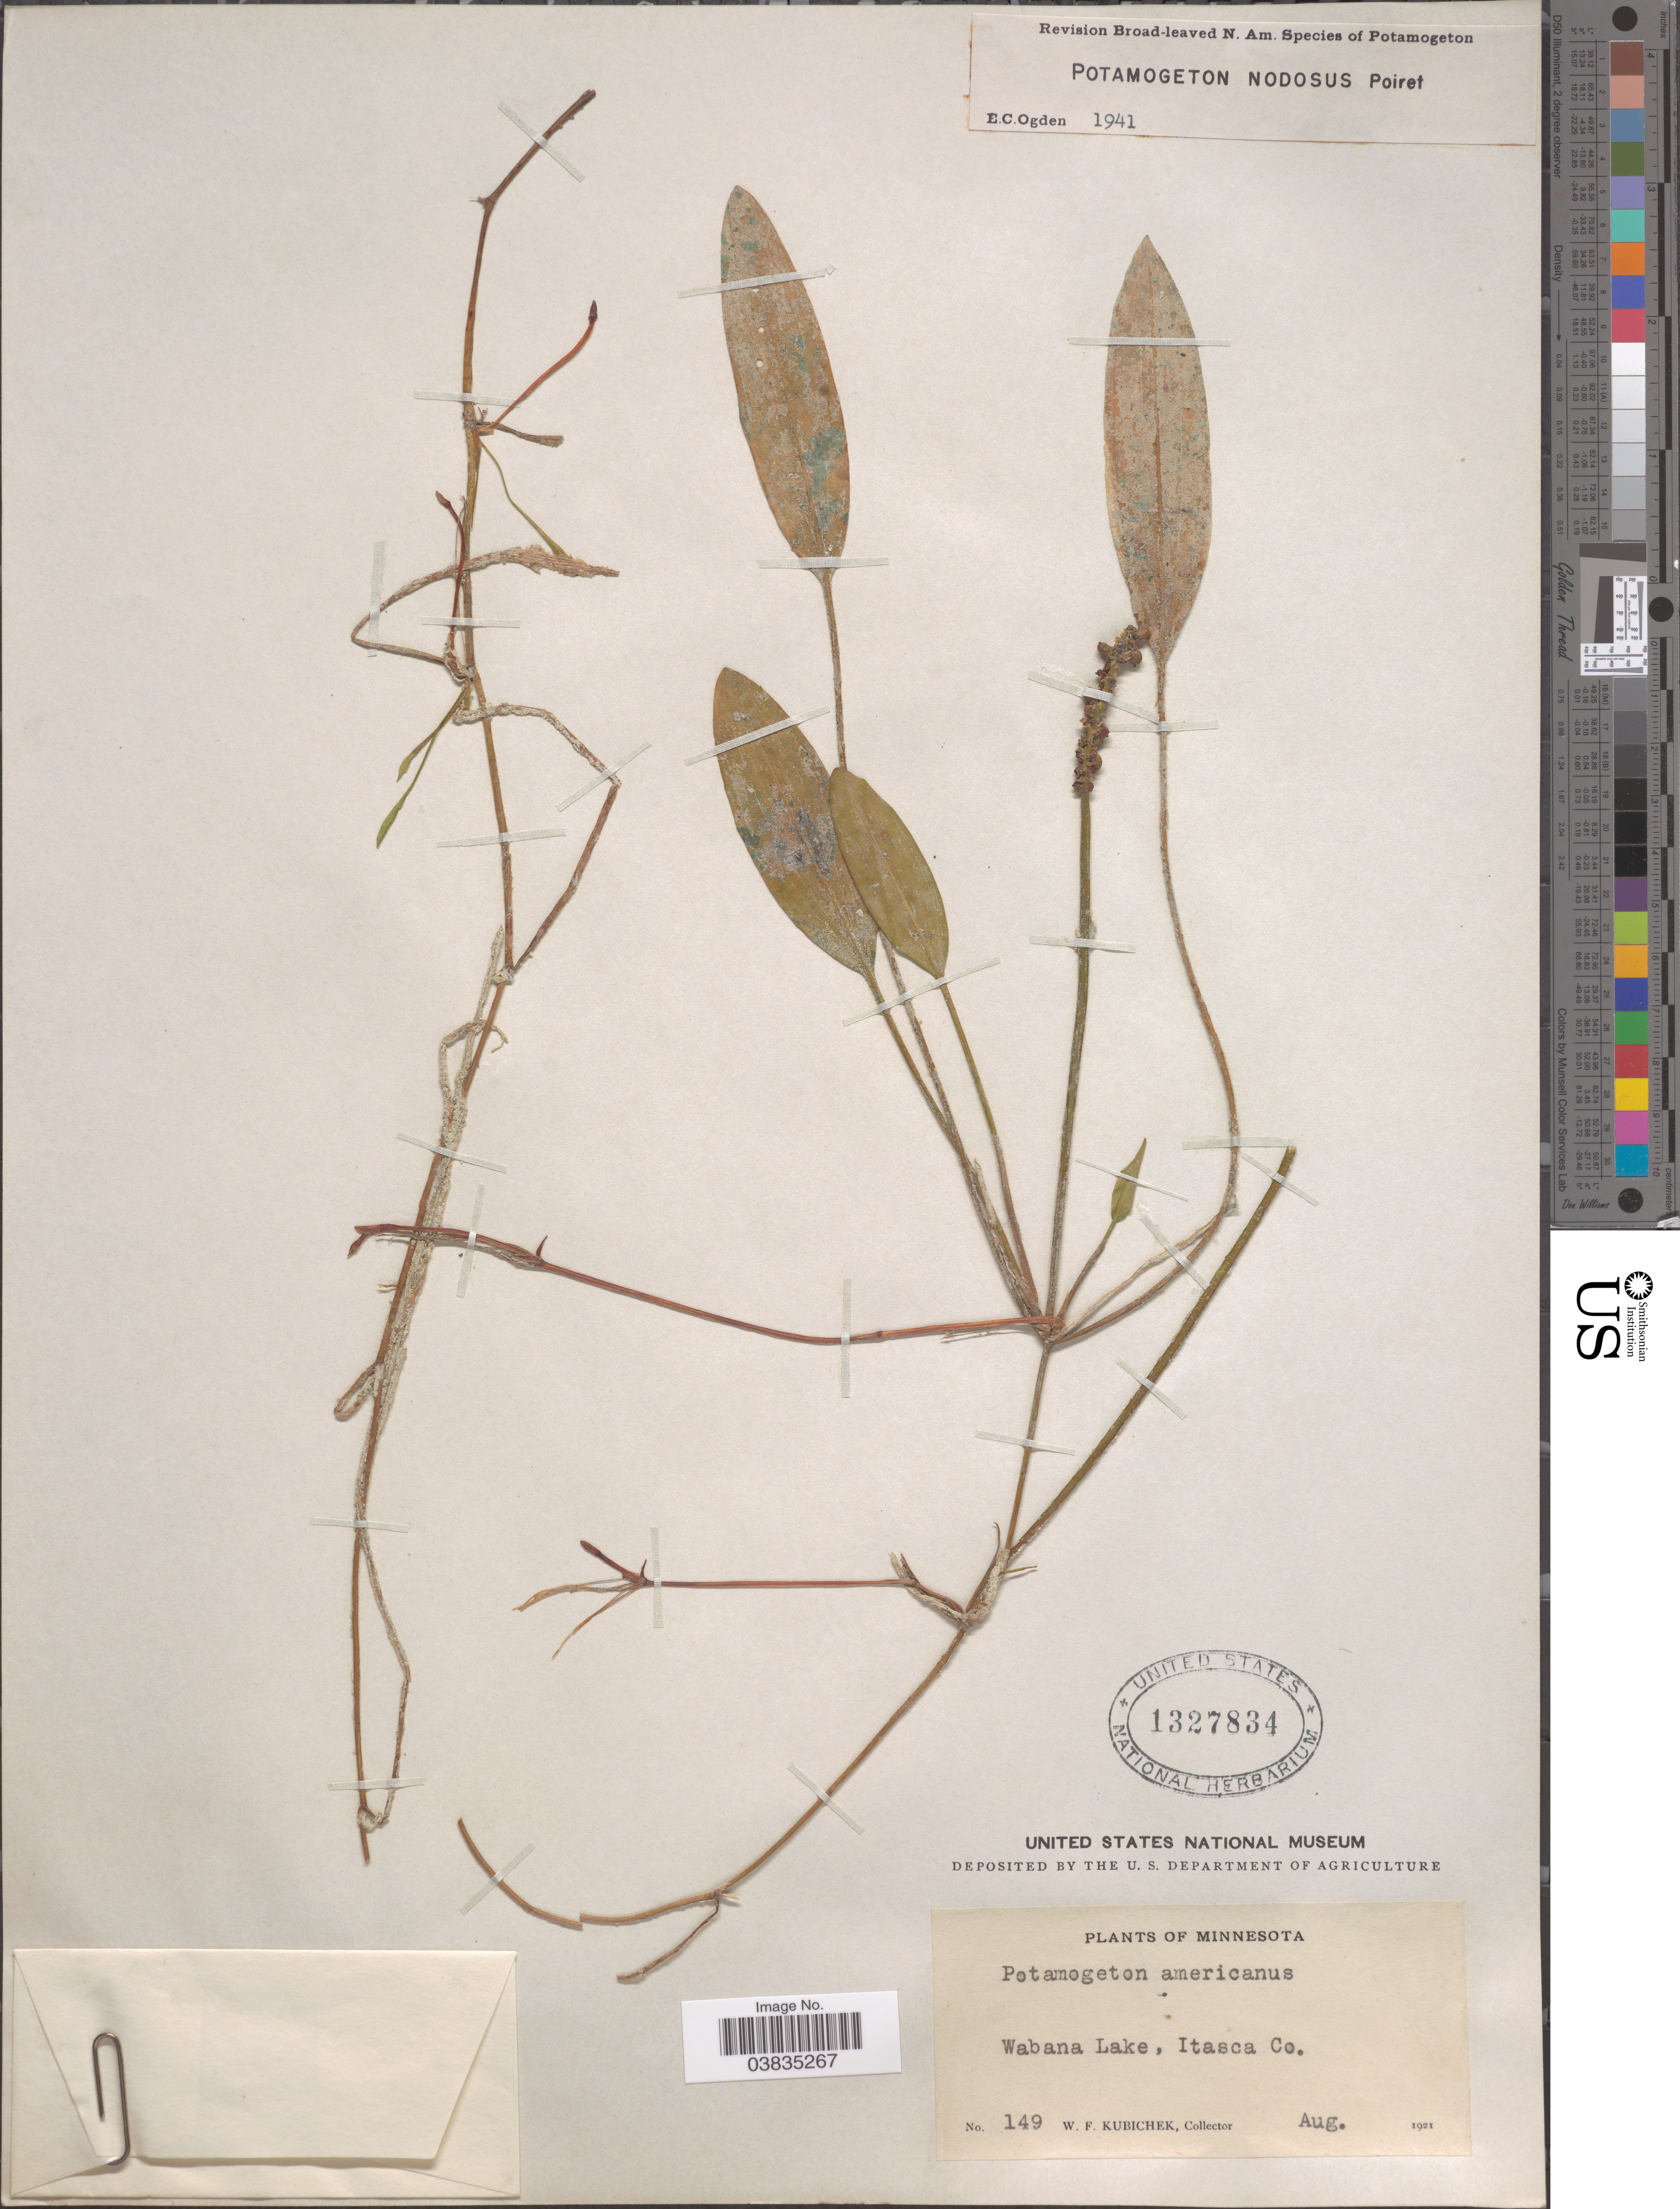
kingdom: Plantae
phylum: Tracheophyta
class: Liliopsida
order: Alismatales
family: Potamogetonaceae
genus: Potamogeton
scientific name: Potamogeton nodosus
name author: Poir.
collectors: W. Kubichek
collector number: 149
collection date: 1921-08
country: United States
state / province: Minnesota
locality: Wabana Lake, Itasca Co.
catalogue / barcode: US 1327834